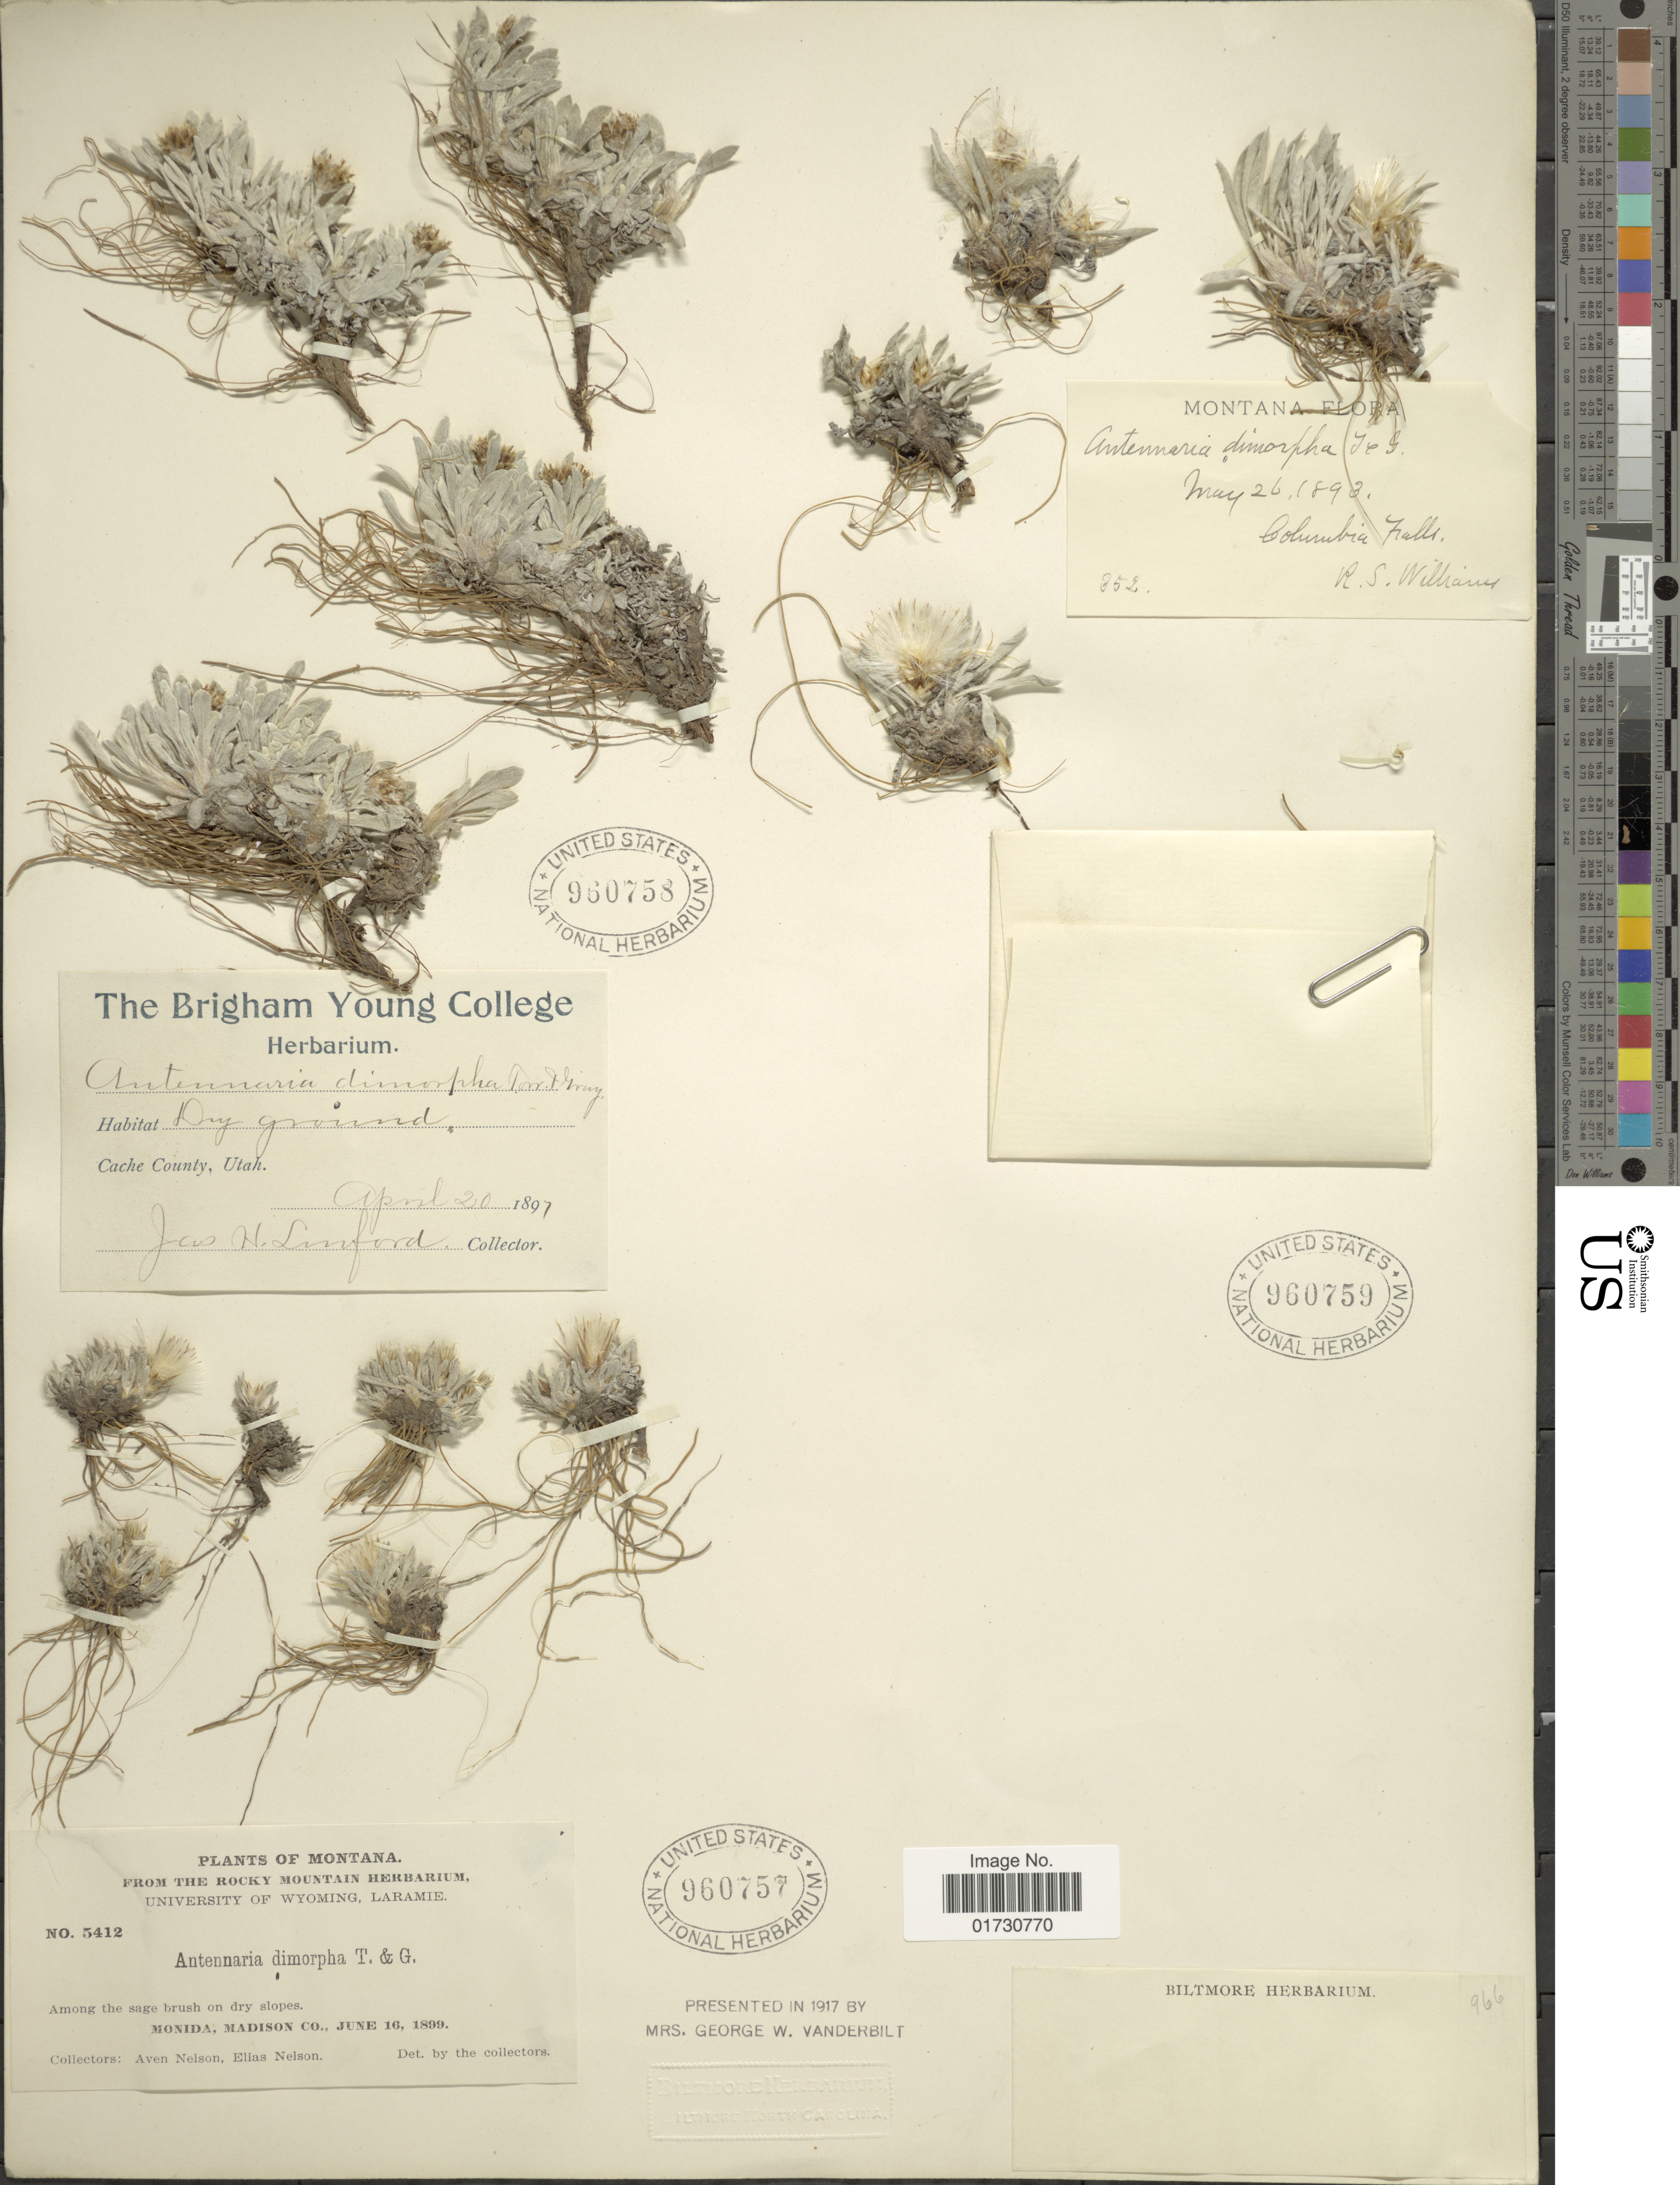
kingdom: Plantae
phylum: Tracheophyta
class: Magnoliopsida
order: Asterales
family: Asteraceae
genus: Antennaria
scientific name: Antennaria dimorpha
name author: (Nutt.) Torr. & A. Gray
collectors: R. S. Williams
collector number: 352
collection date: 1893-05-26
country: United States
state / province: Montana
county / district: Flathead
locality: Columbia Falls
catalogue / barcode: US 960759-3